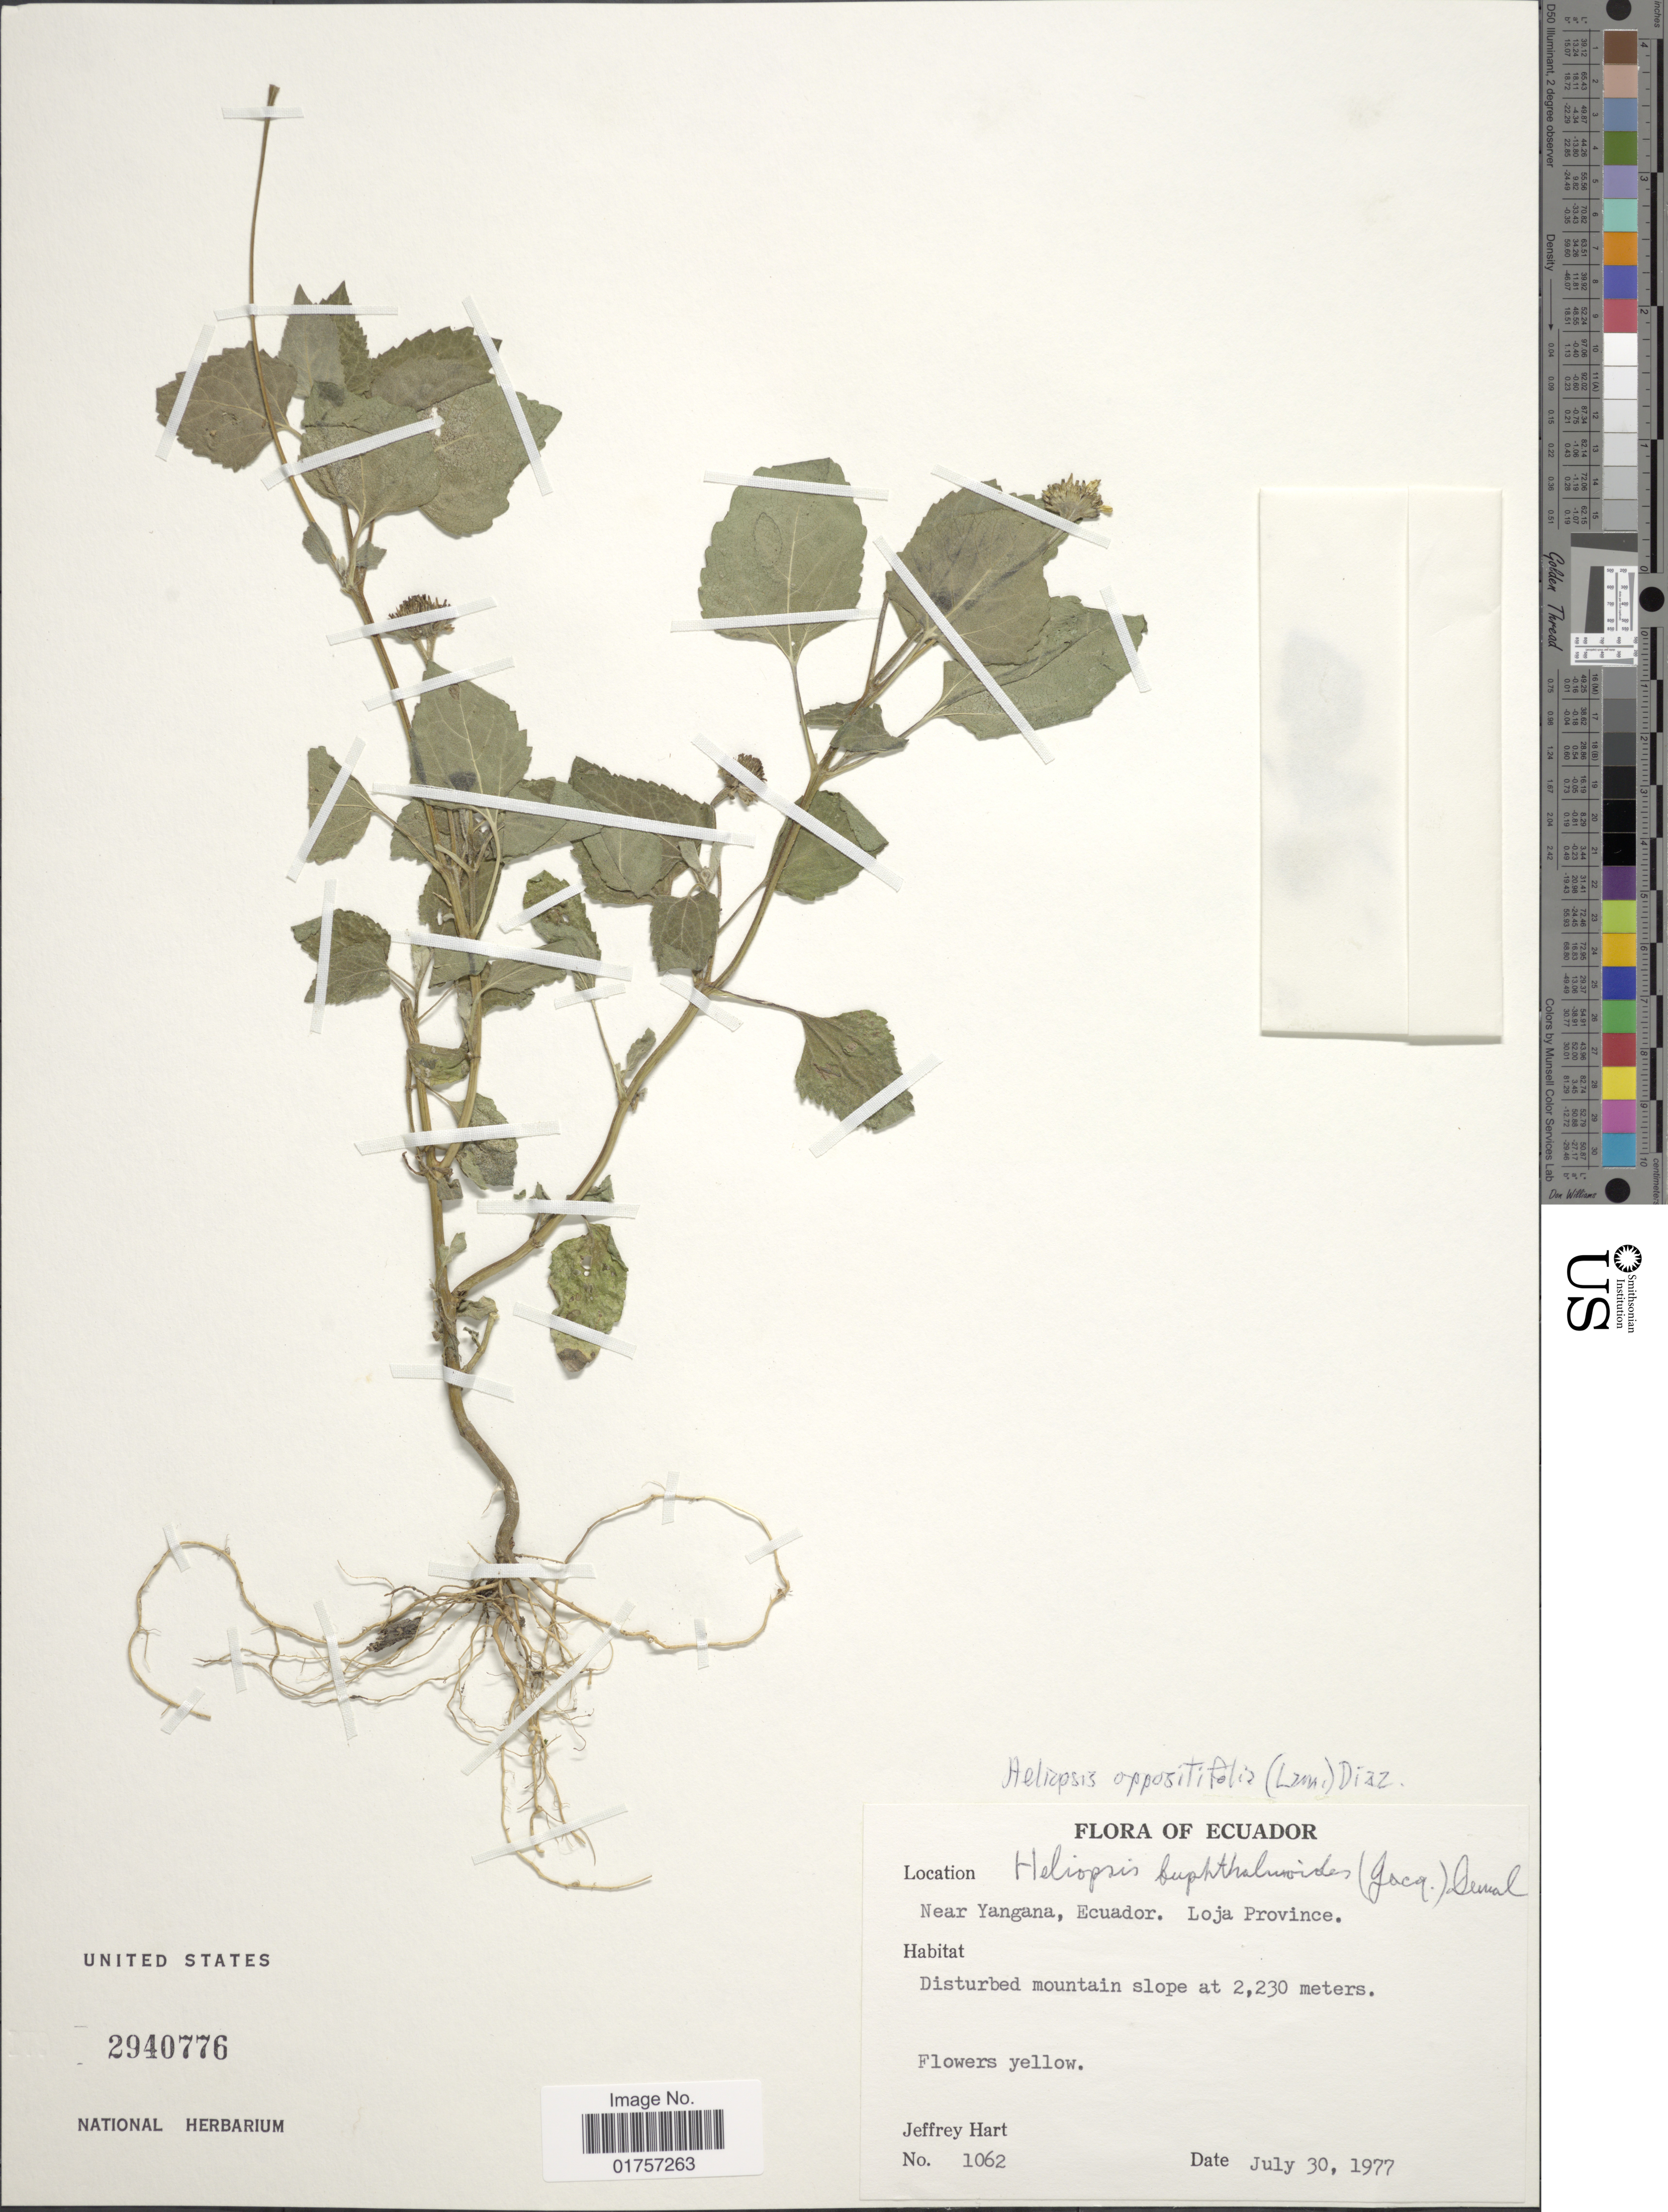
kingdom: Plantae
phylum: Tracheophyta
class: Magnoliopsida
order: Asterales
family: Asteraceae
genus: Heliopsis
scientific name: Heliopsis buphthalmoides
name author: (Jacq.) Dunal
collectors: J. A. Hart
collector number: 1062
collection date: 1977-07-30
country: Ecuador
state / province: Loja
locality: Near Yangana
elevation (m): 2230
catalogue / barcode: US 2940776